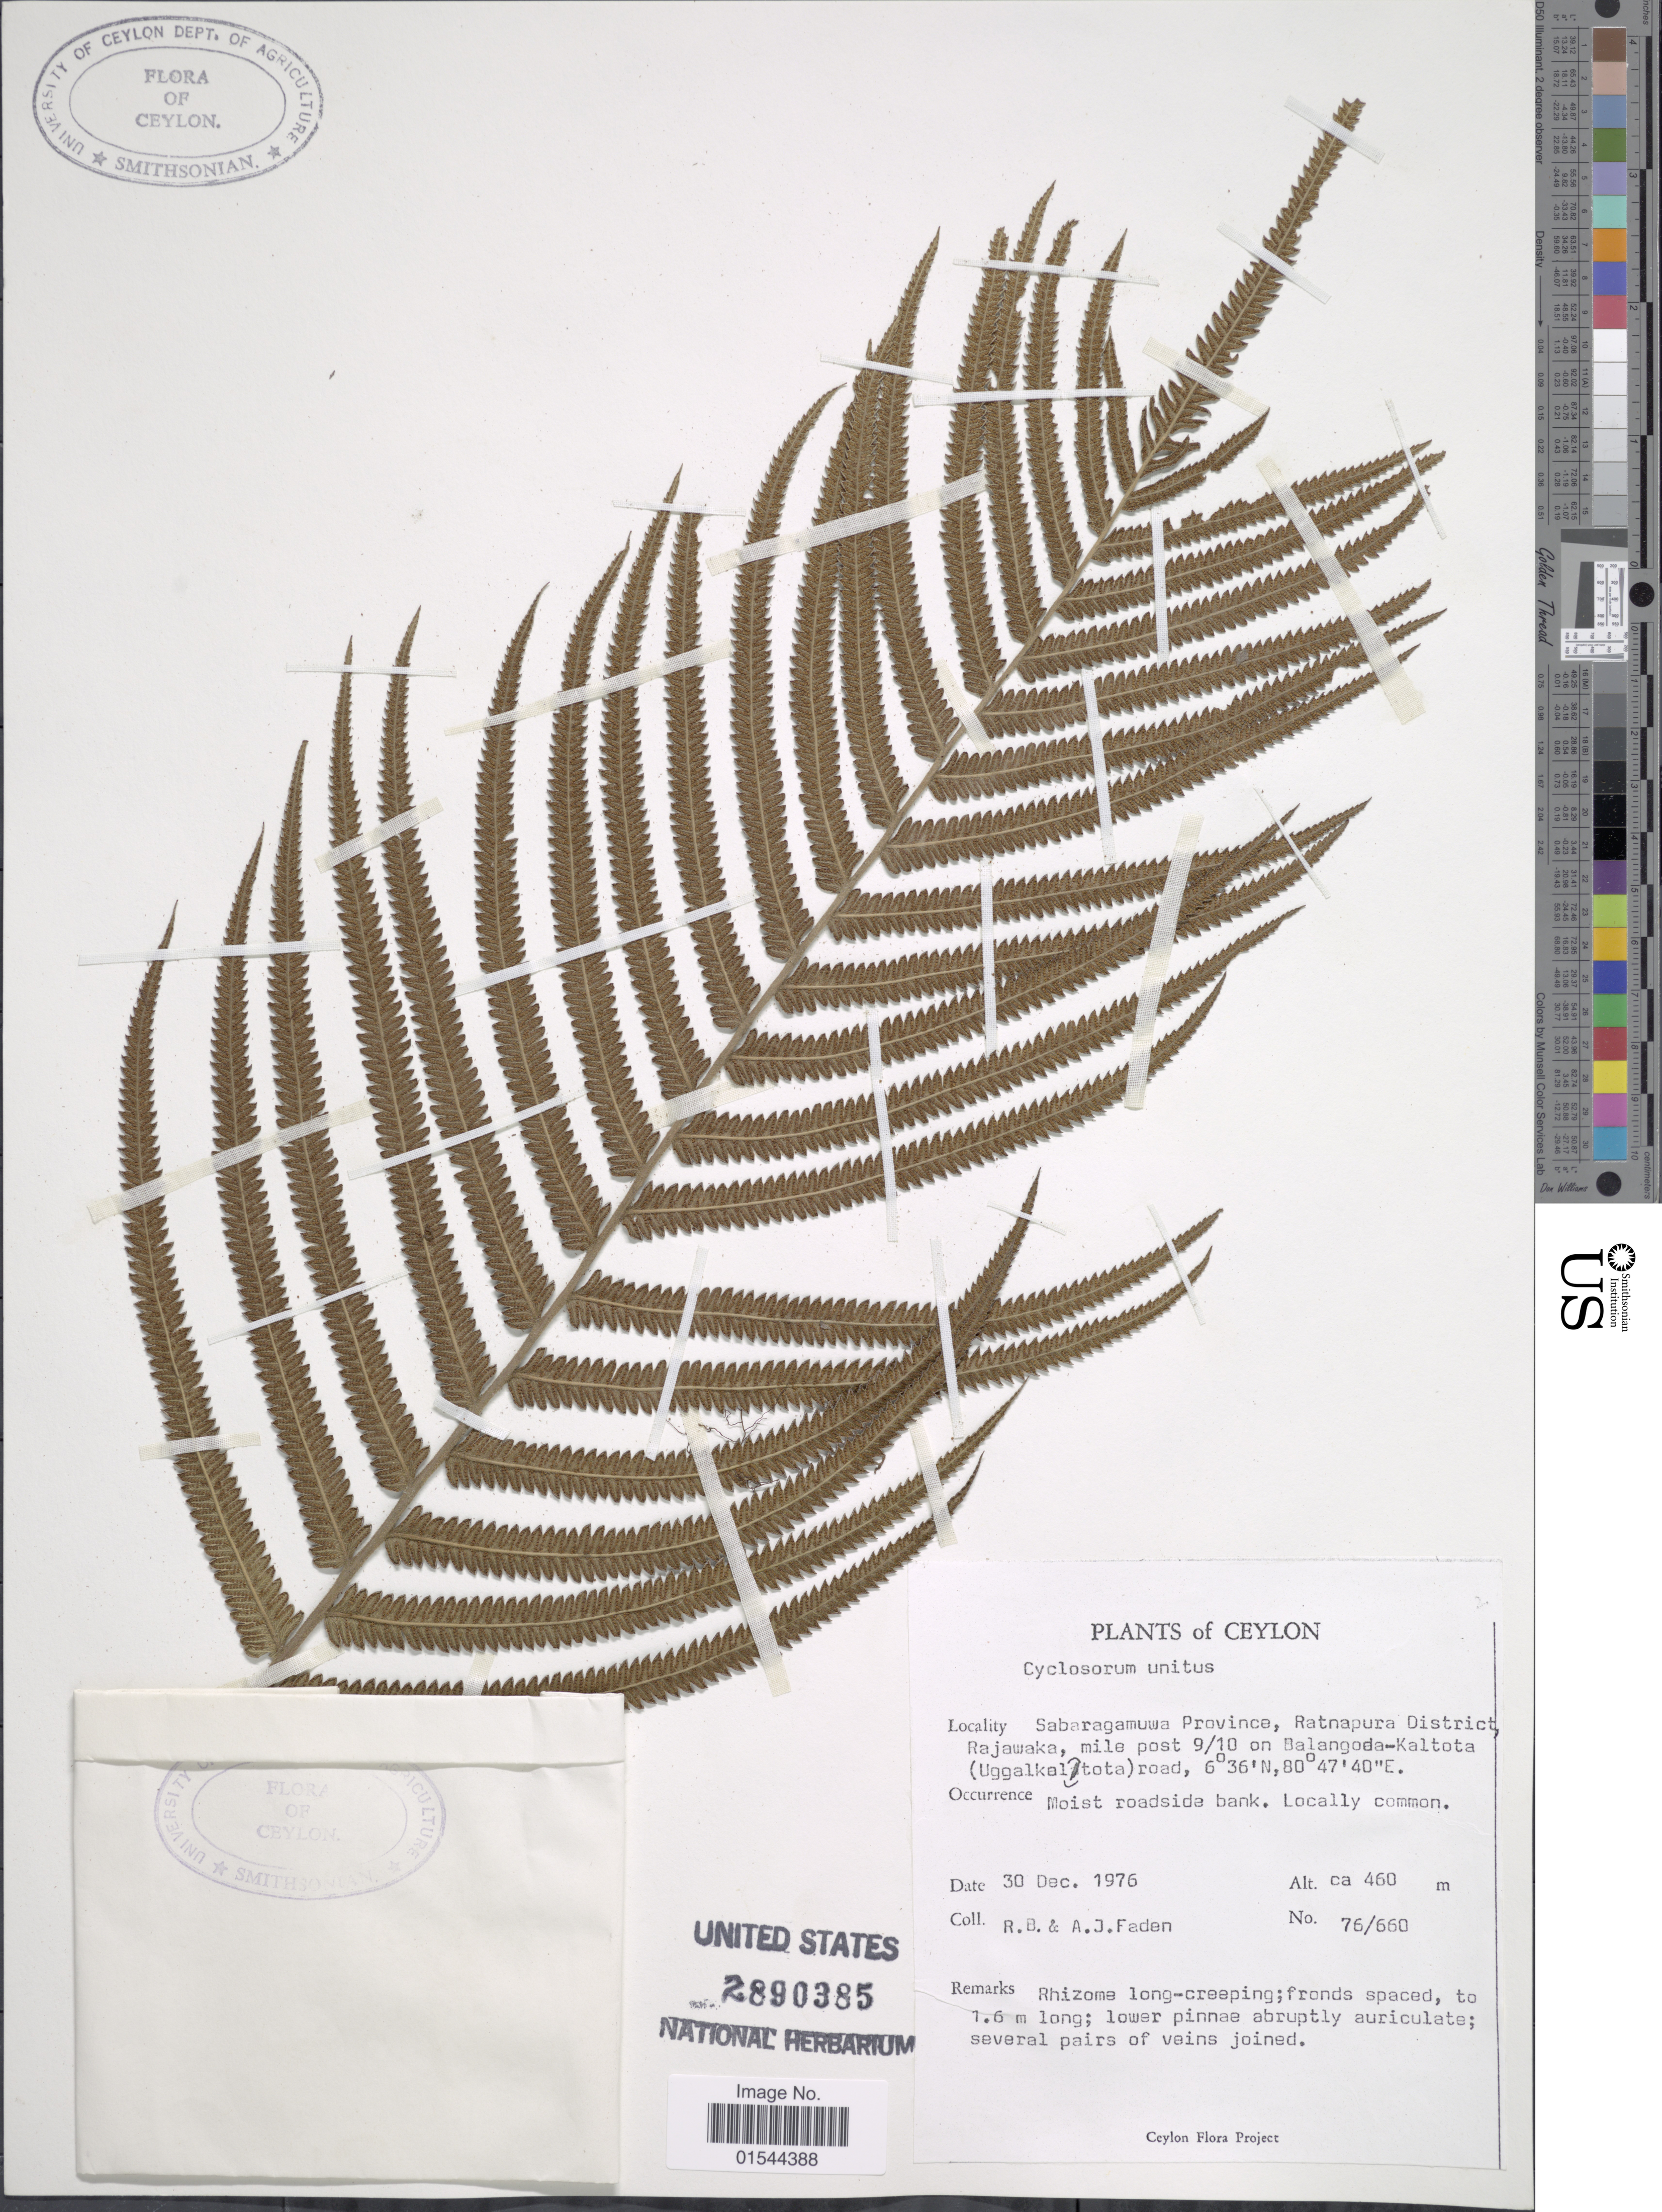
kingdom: Plantae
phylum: Tracheophyta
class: Polypodiopsida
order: Polypodiales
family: Thelypteridaceae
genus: Pneumatopteris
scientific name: Pneumatopteris unita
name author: (Kunze) Holttum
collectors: R. B. Faden & A. J. Faden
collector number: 76/660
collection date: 1976-12-30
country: Sri Lanka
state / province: Sabaragamuwa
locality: Ceylon, Sabaragamuwa Province, Ratnapura District, Rajawaka, mile post 9/10 on Balangoda-Kaltota (Uggalkaltota) road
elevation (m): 460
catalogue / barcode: US 2890385